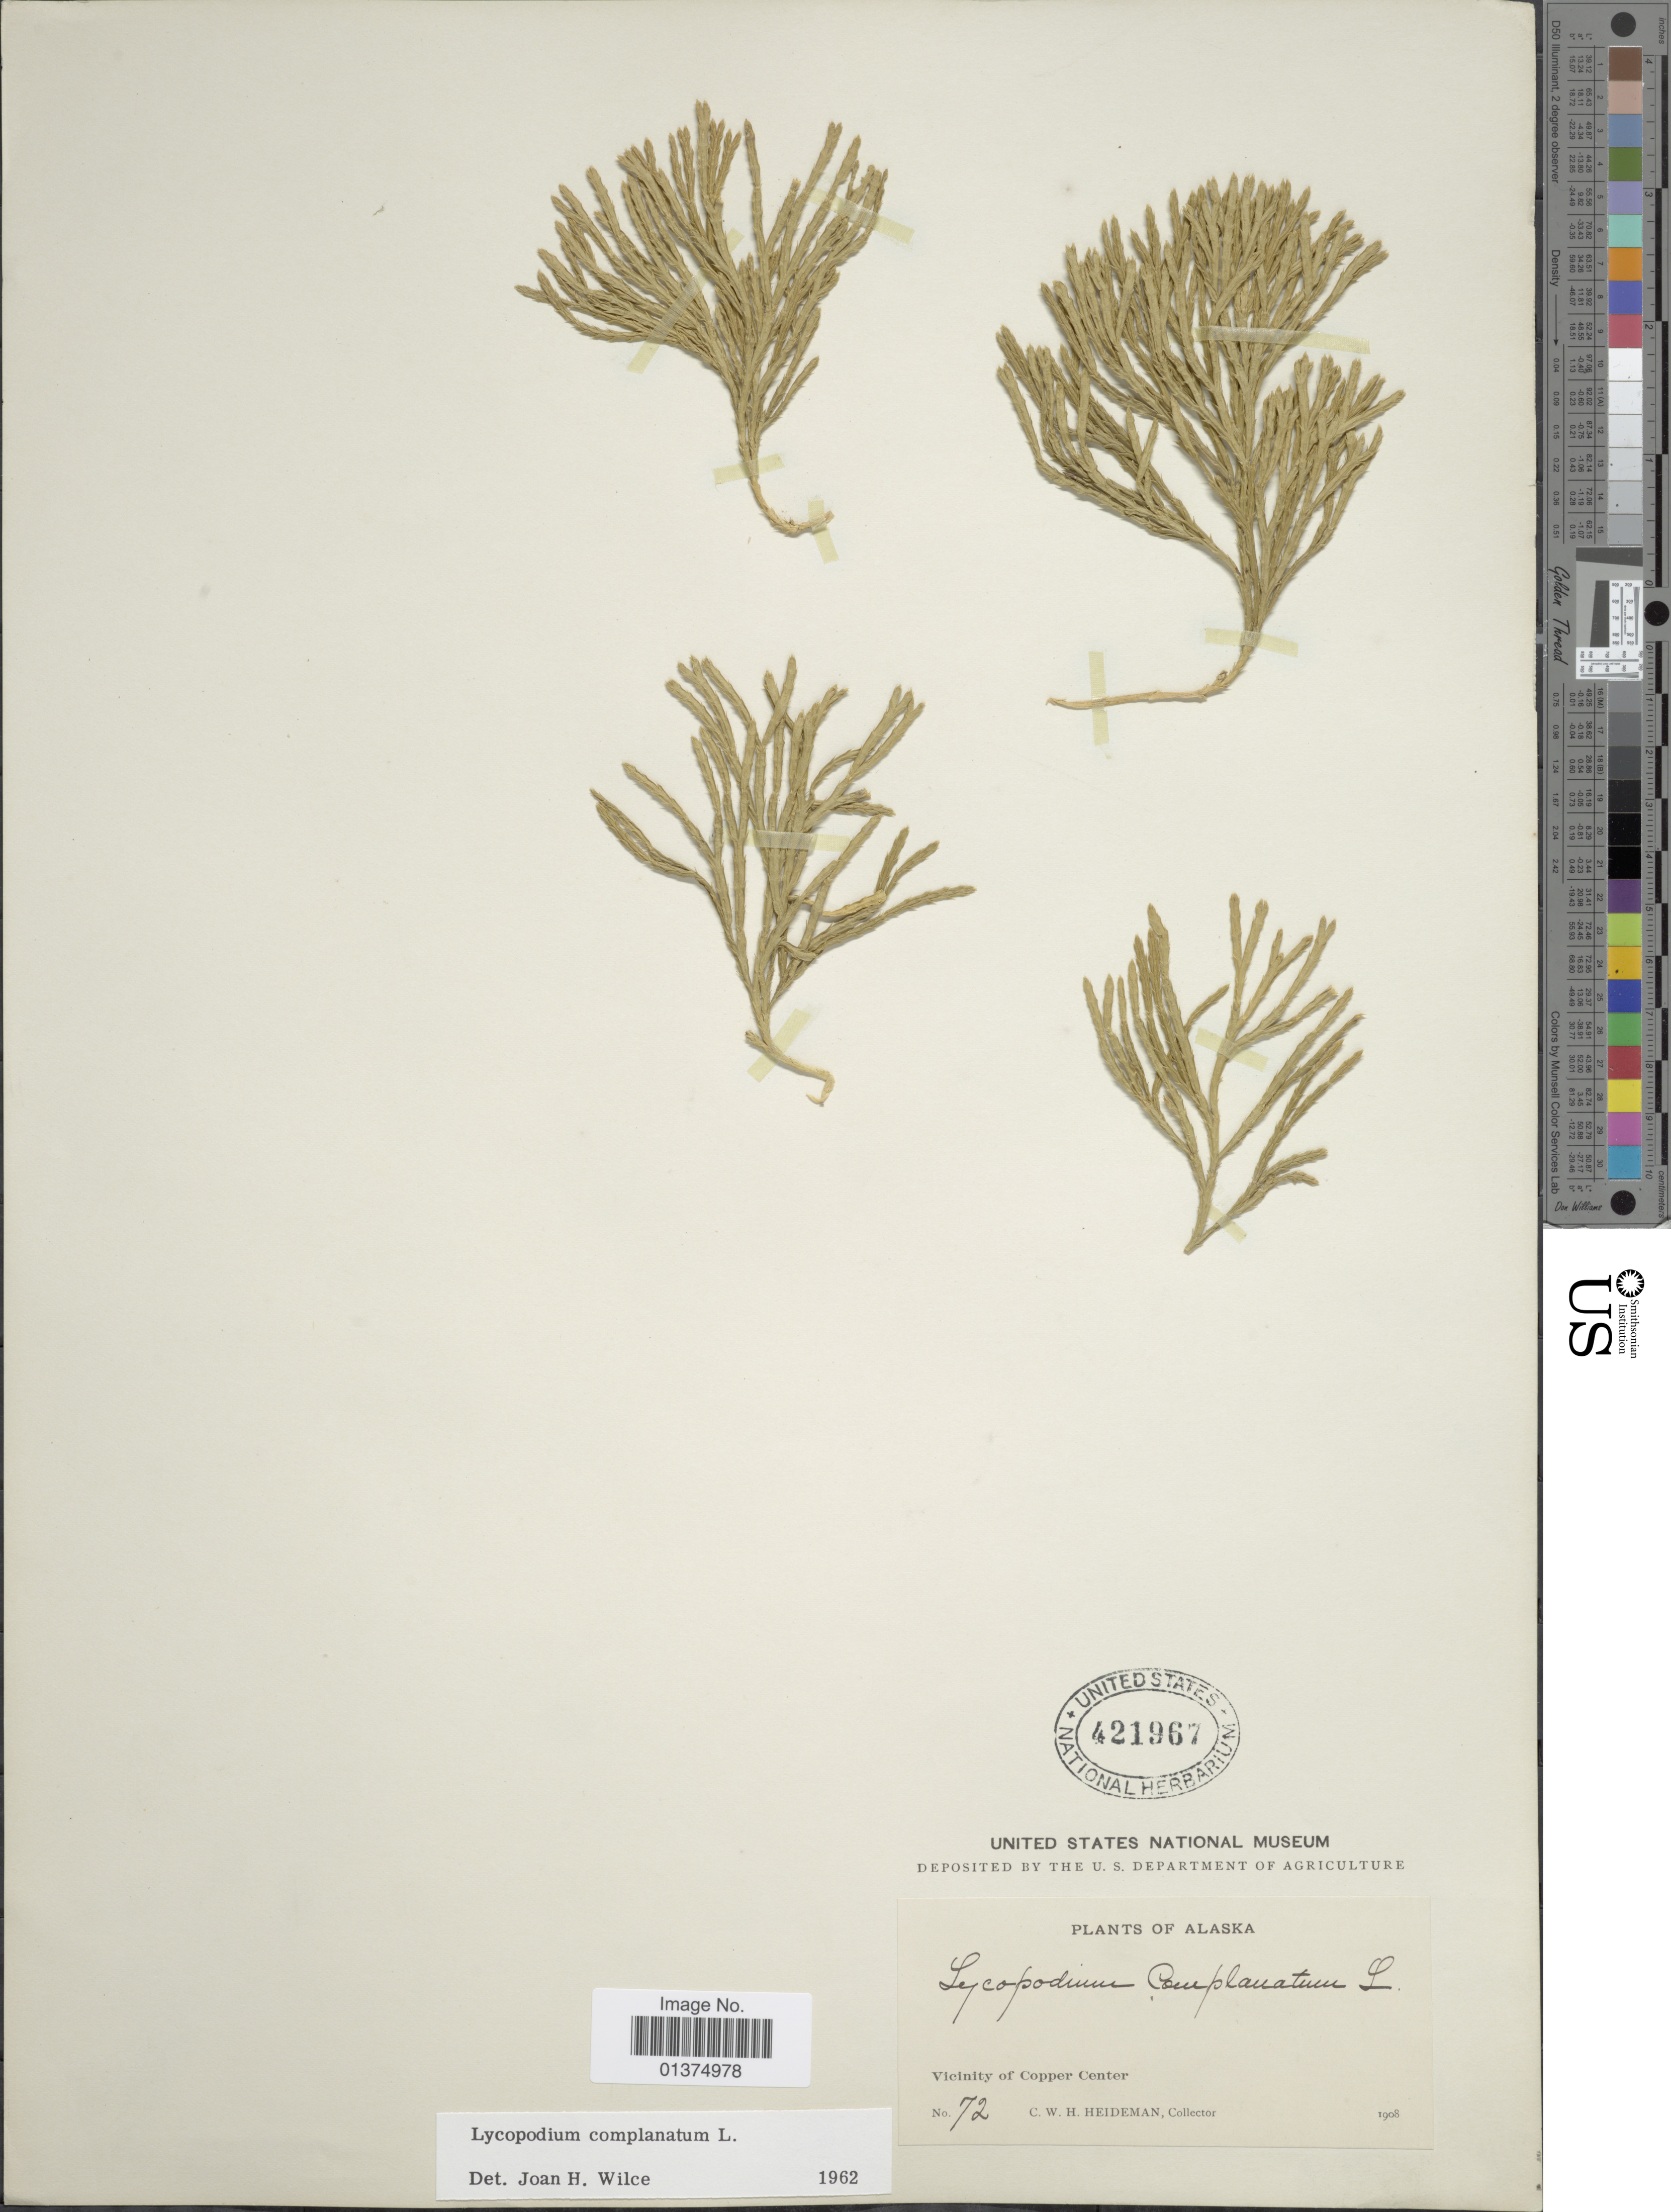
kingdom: Plantae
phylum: Tracheophyta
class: Lycopodiopsida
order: Lycopodiales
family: Lycopodiaceae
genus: Diphasiastrum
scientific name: Diphasiastrum complanatum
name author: (L.) Holub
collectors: C. Heideman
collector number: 72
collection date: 1908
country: United States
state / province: Alaska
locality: Vicinity of Copper Center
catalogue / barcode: US 421967